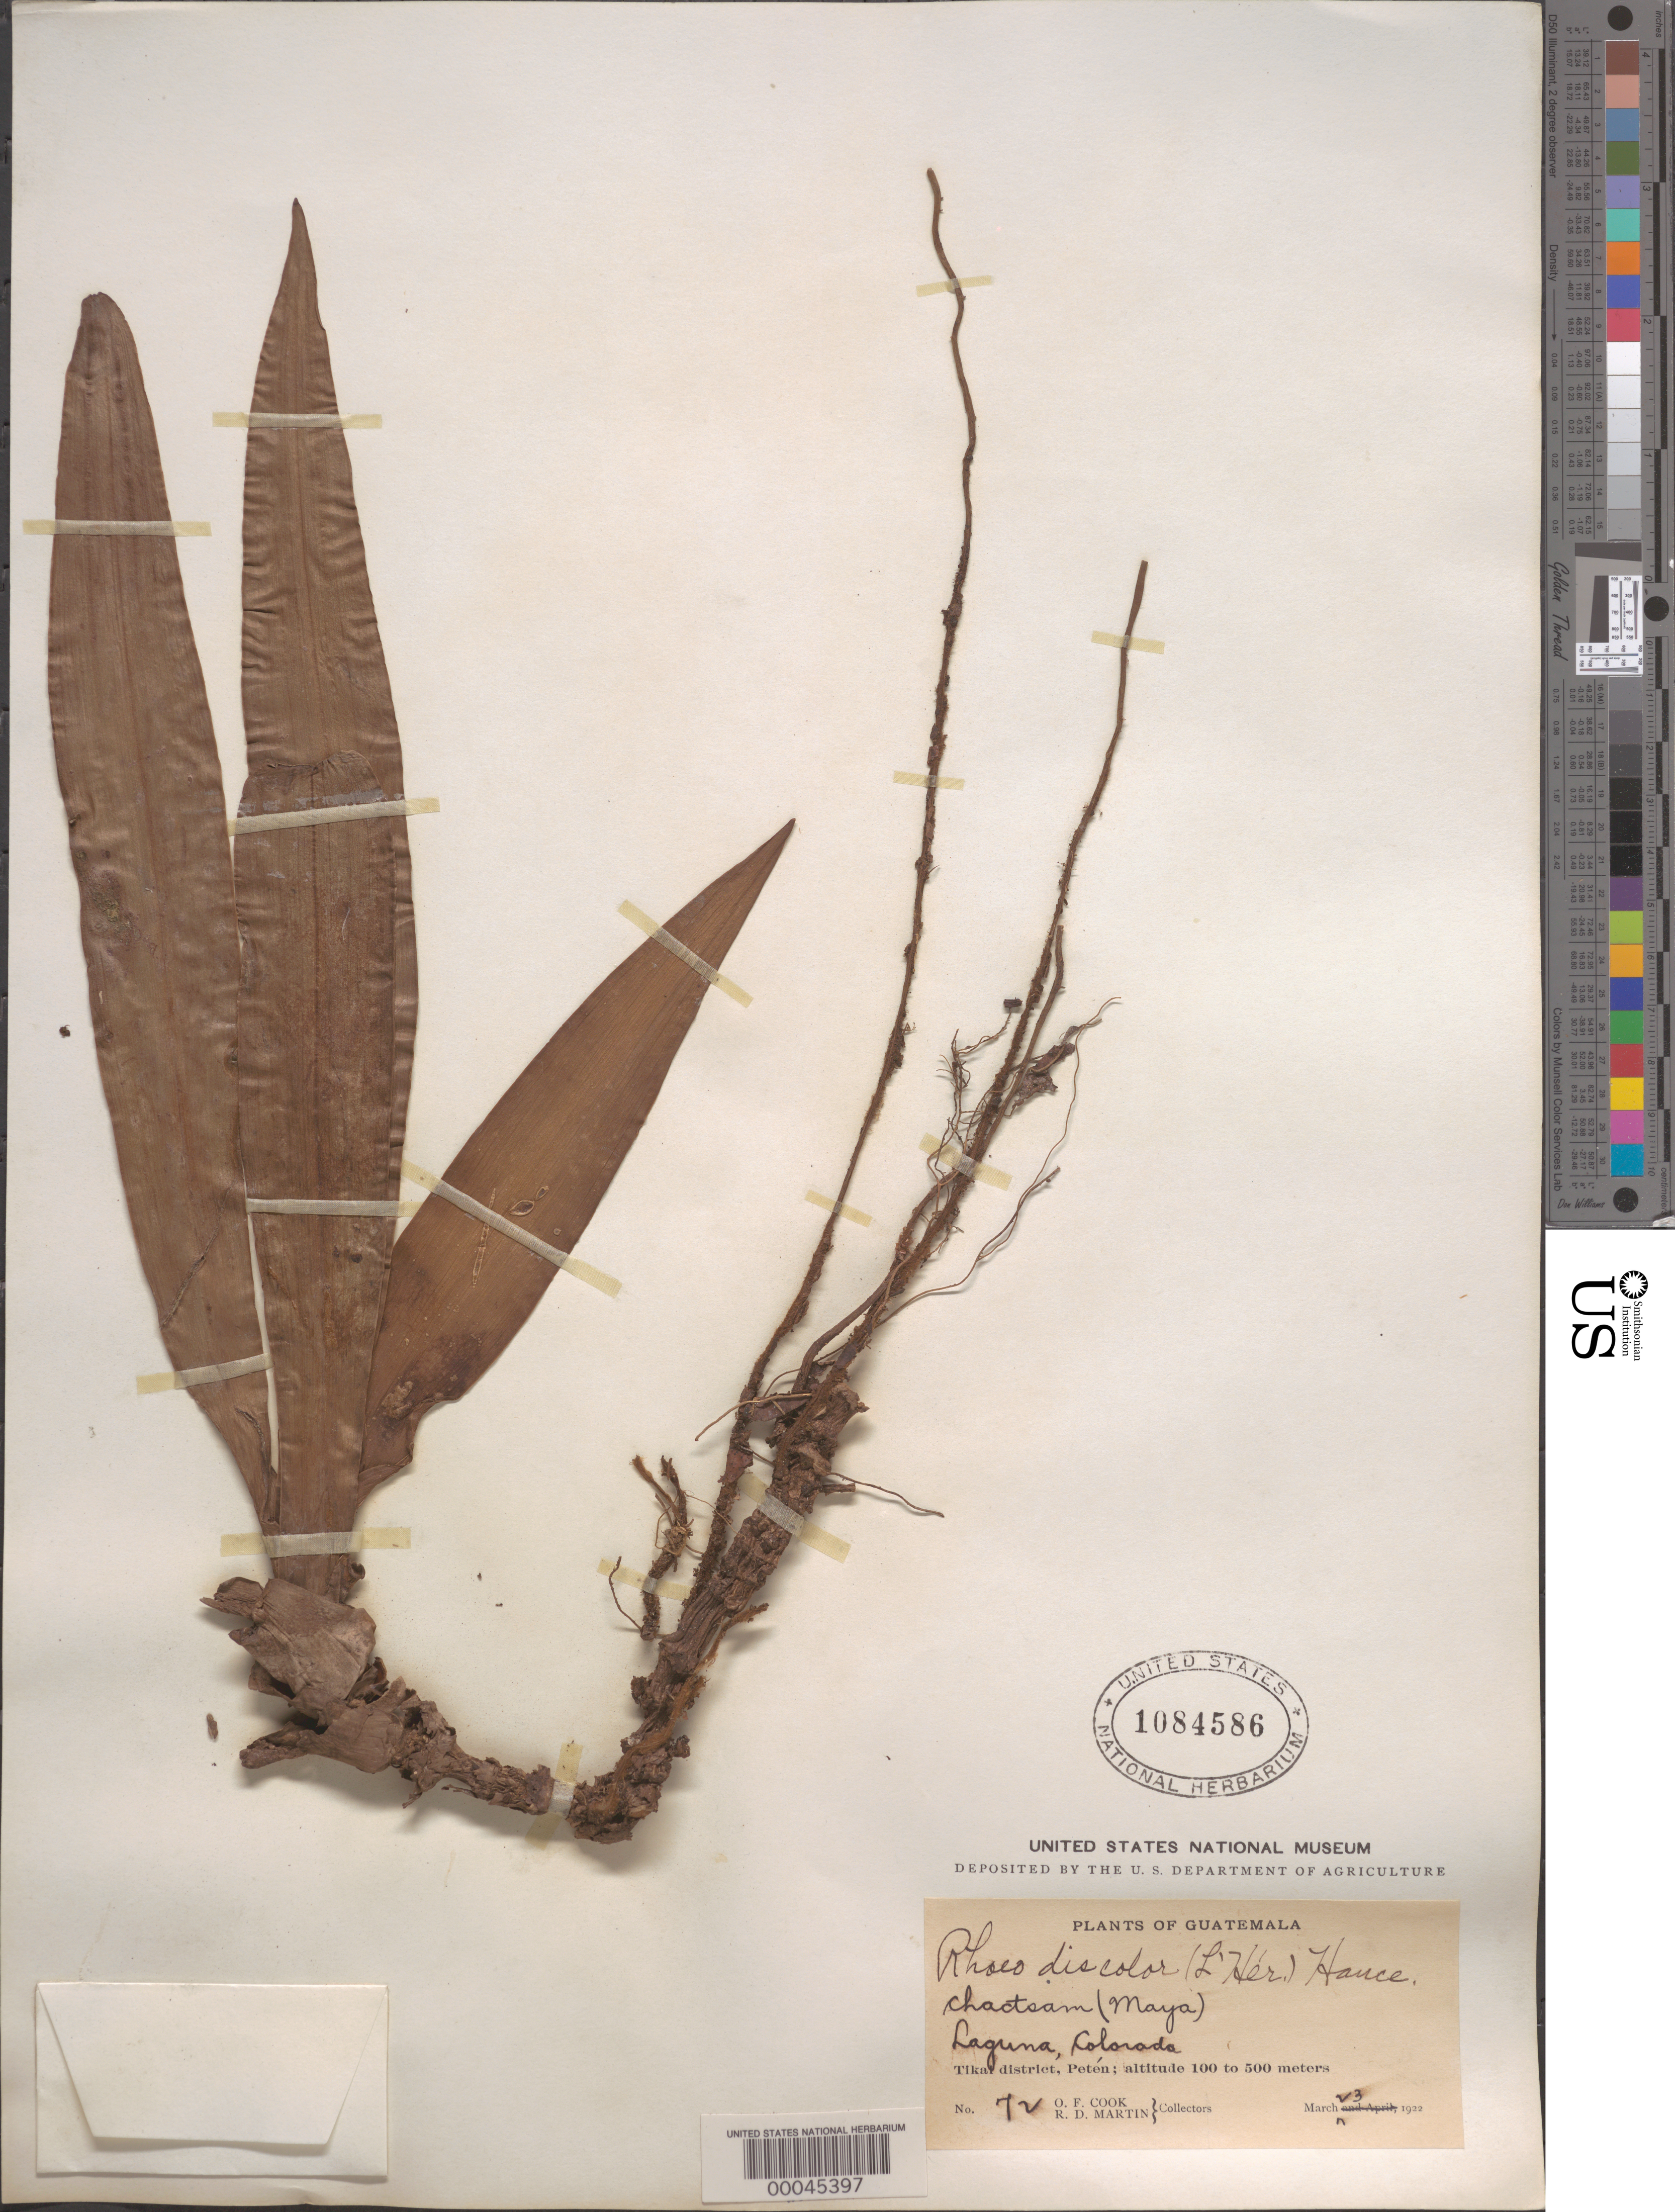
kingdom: Plantae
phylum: Tracheophyta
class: Liliopsida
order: Commelinales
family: Commelinaceae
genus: Tradescantia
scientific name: Tradescantia spathacea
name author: Sw.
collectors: O. F. Cook & R. D. Martin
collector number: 72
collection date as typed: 23 Mar 1922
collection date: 1922-03-23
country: Guatemala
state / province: El Petén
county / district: Flores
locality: Laguna Colorada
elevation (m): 100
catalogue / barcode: US 1084586